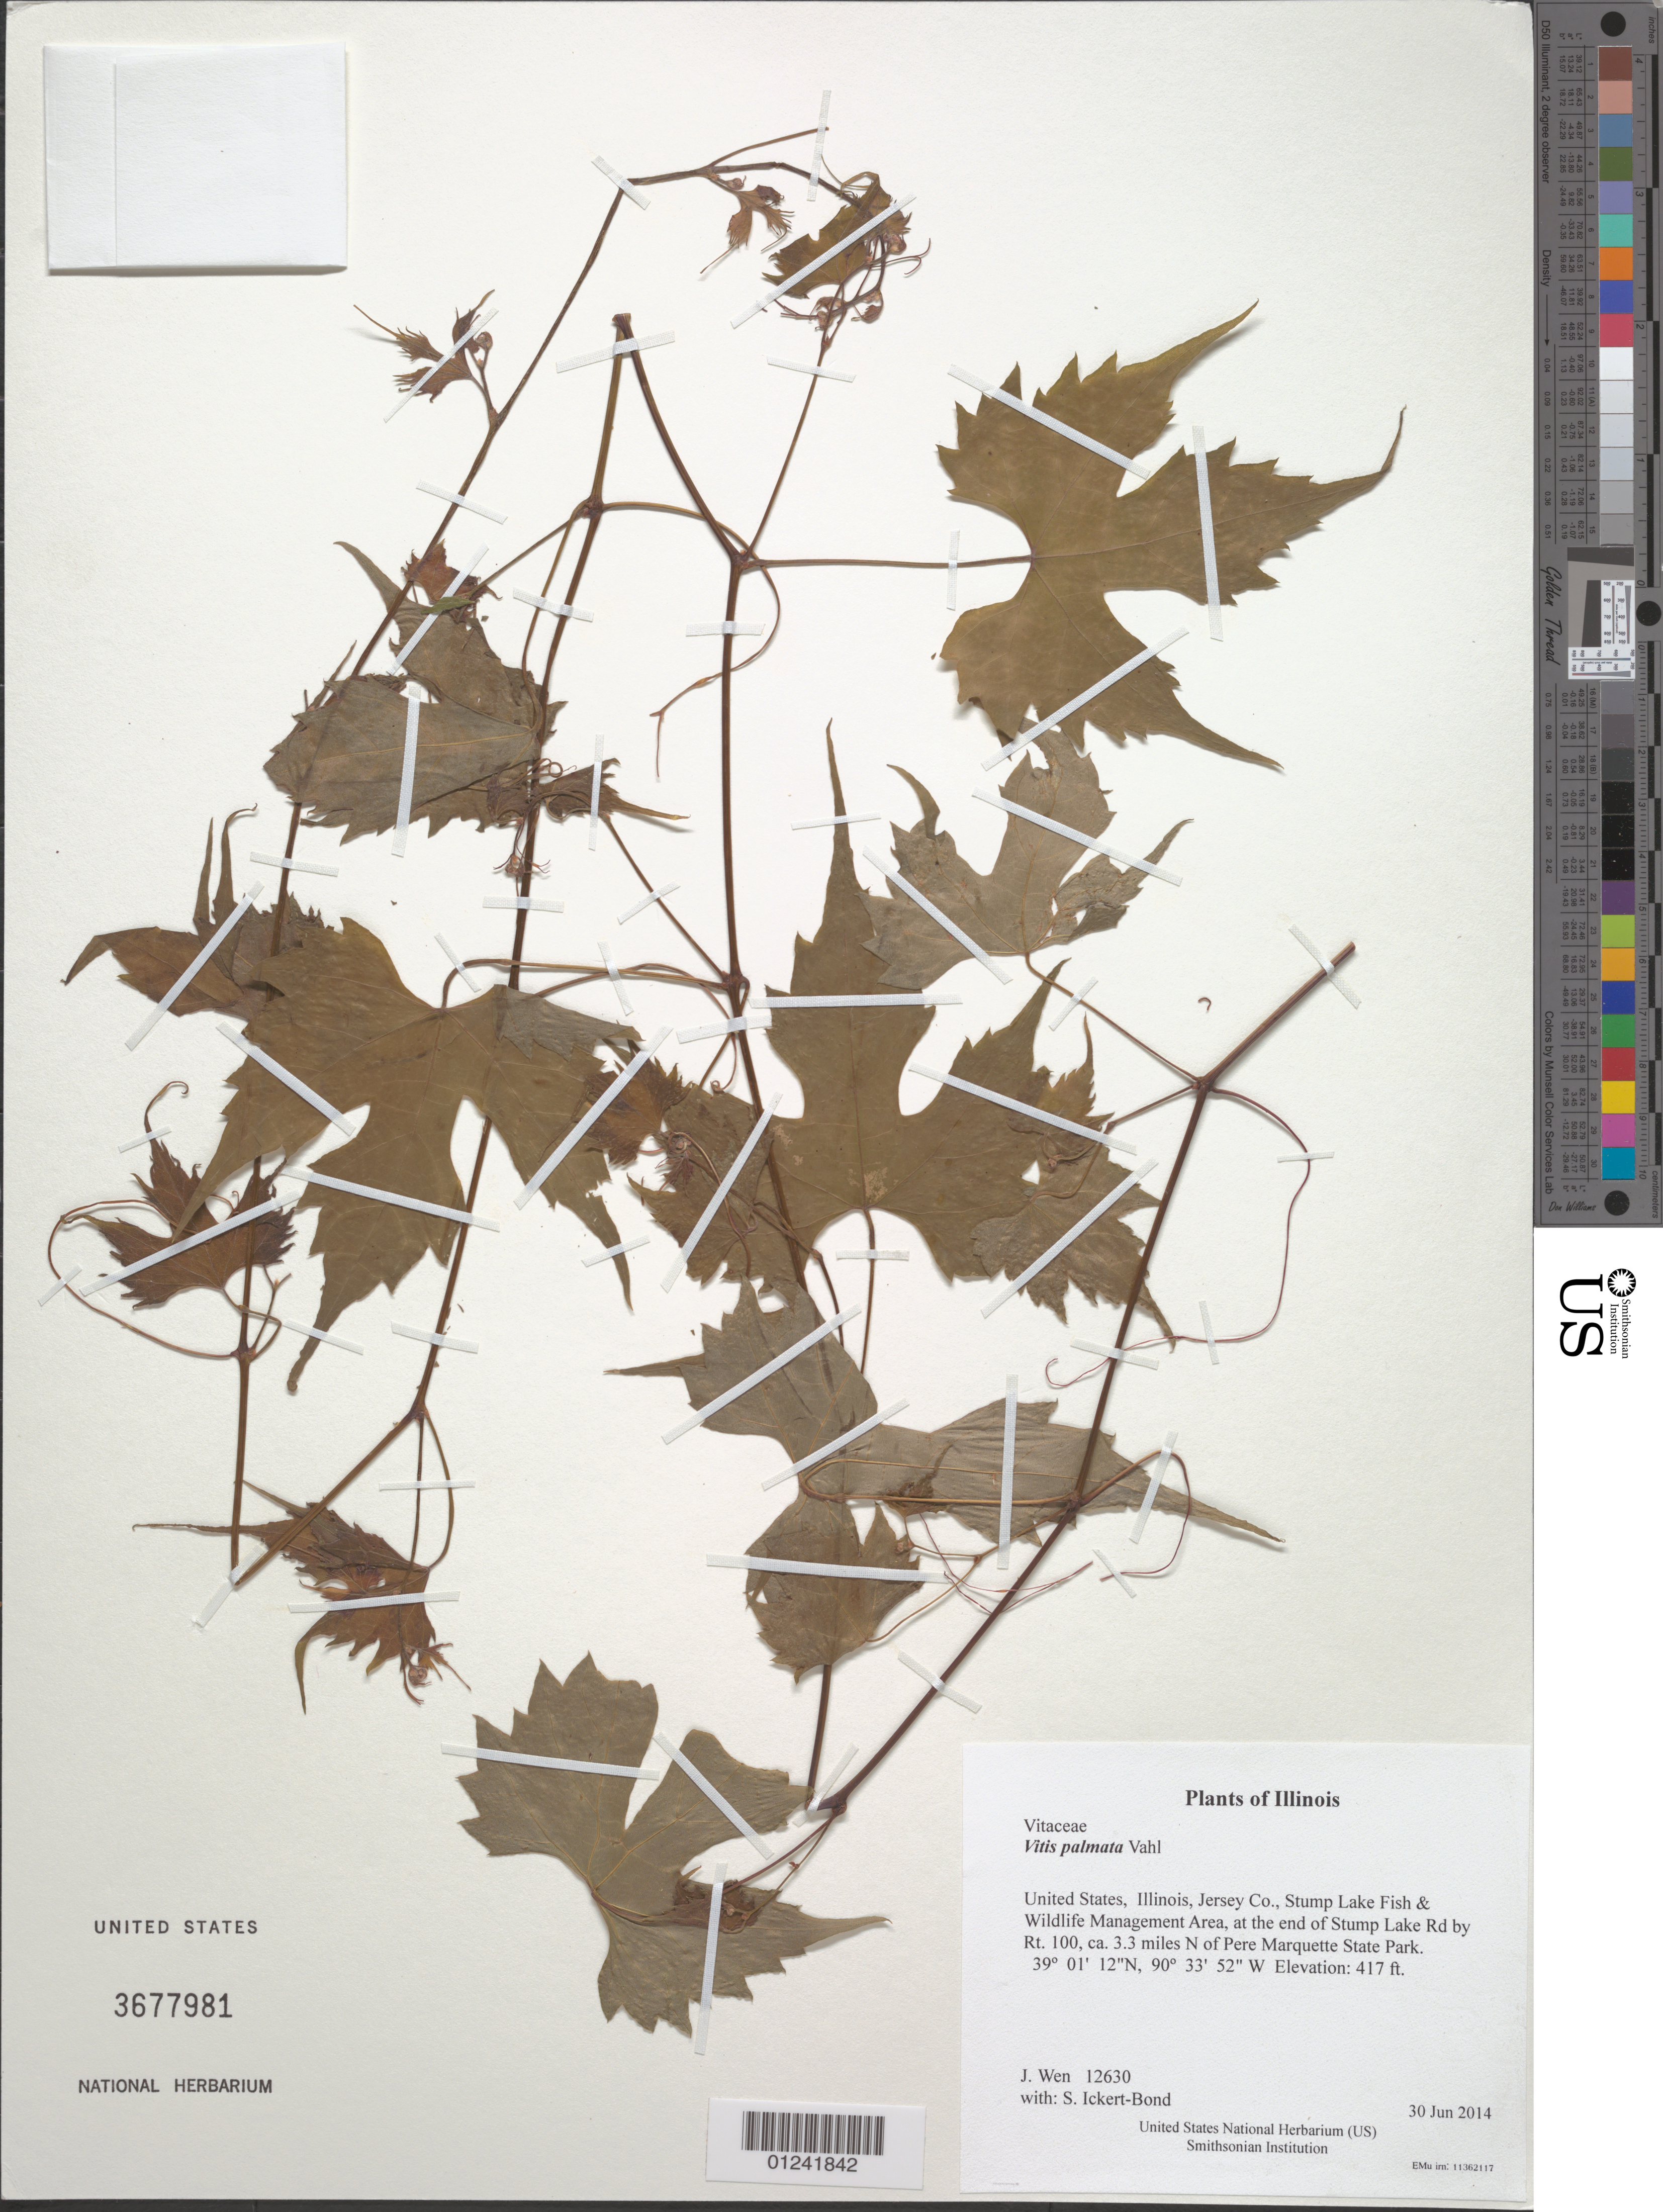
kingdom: Plantae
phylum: Tracheophyta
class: Magnoliopsida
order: Vitales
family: Vitaceae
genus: Vitis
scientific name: Vitis palmata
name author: Vahl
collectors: J. Wen & S. Ickert-Bond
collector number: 12630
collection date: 2014-06-30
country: United States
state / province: Illinois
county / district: Jersey Co.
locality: Stump Lake Fish & Wildlife Management Area, at the end of Stump Lake Rd by Rt. 100, ca. 3.3 miles N of Pere Marquette State Park.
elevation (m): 127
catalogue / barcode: US 3677981